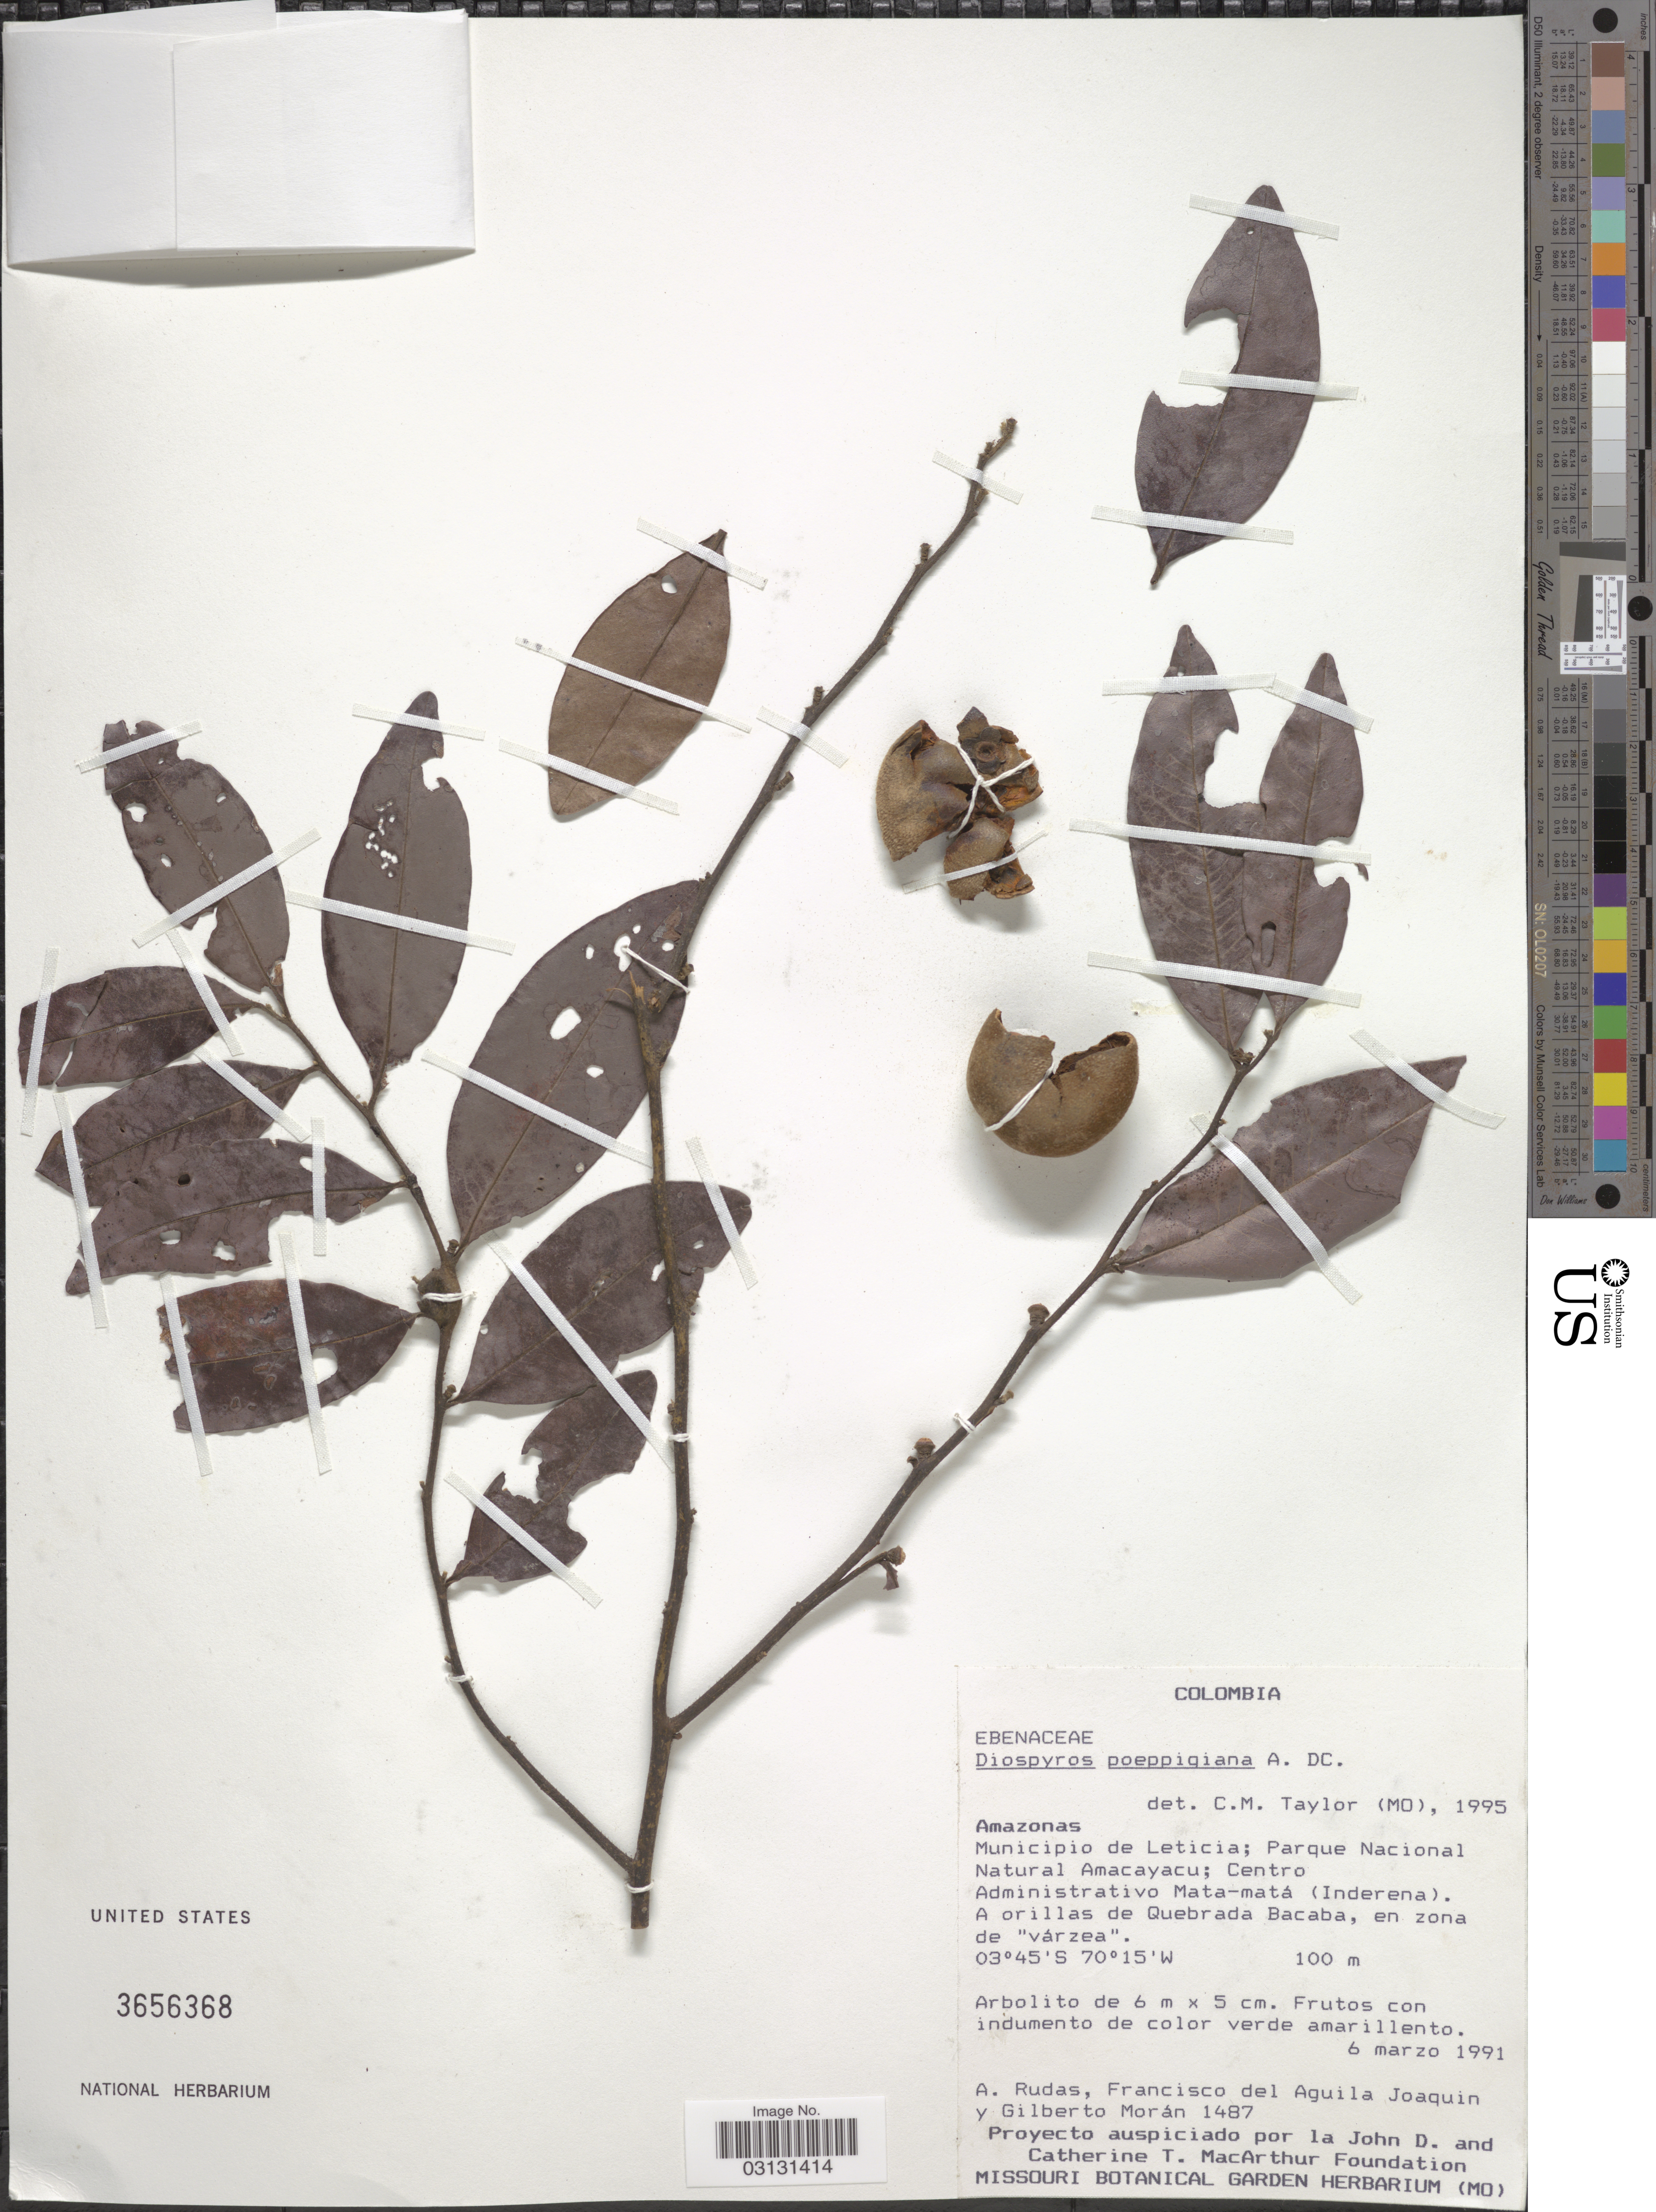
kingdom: Plantae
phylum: Tracheophyta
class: Magnoliopsida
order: Ericales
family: Ebenaceae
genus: Diospyros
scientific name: Diospyros poeppigiana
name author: A. DC.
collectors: A. Rudas, F. de Aguila Joaquin & G. Moran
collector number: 1487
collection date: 1991-03-06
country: Colombia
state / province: Amazônas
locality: Municipio de Leticia; Parque Nacional Natural Amacayacu; Centro Administrativo Mata-matá (Inderena). A orillas de Quebrada Bacaba, en zona de "várzea".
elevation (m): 100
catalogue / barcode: US 3656368